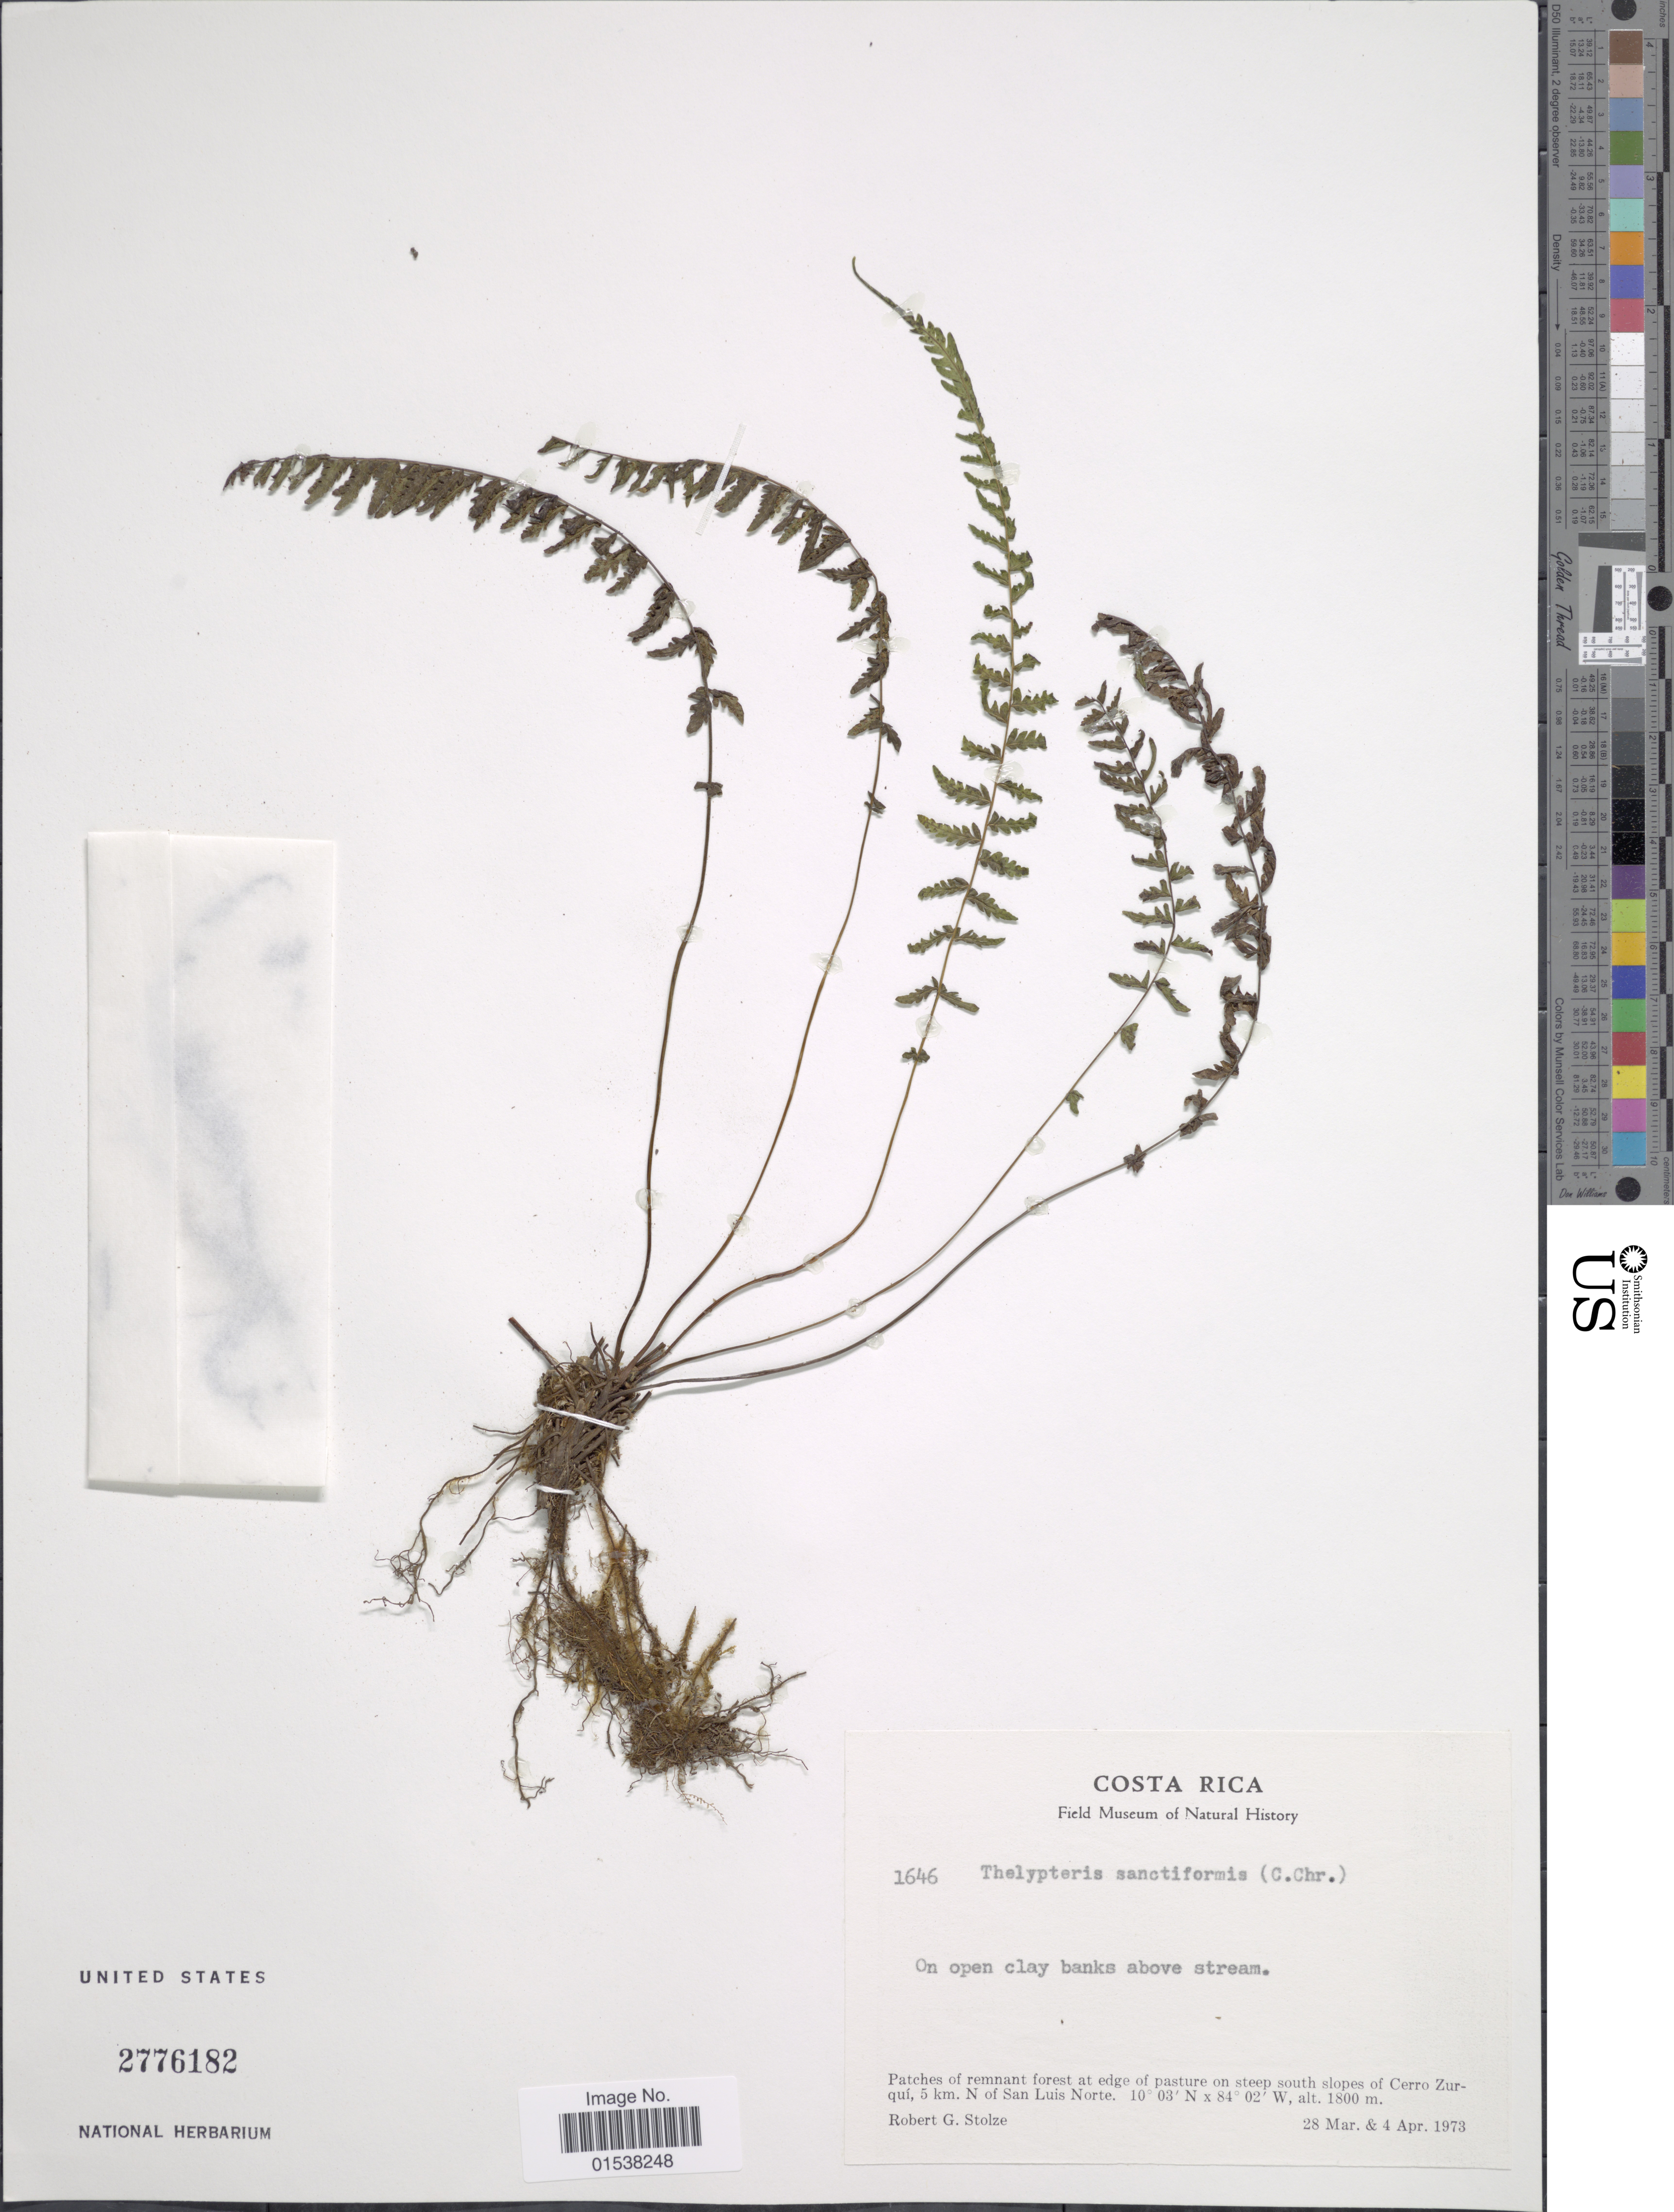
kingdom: Plantae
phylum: Tracheophyta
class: Polypodiopsida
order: Polypodiales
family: Thelypteridaceae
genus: Amauropelta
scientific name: Amauropelta cinerea (Sodiro) comb. nov., ined. 2015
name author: (Sodiro)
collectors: R. G. Stolze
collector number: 1646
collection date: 1973-03-28/1973-04-04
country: Costa Rica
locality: Patches of remnant forest at edge of pasture on steep south slopes of Cerro Zurqui, 5 km N of San Luis Norte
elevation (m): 1800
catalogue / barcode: US 2776182